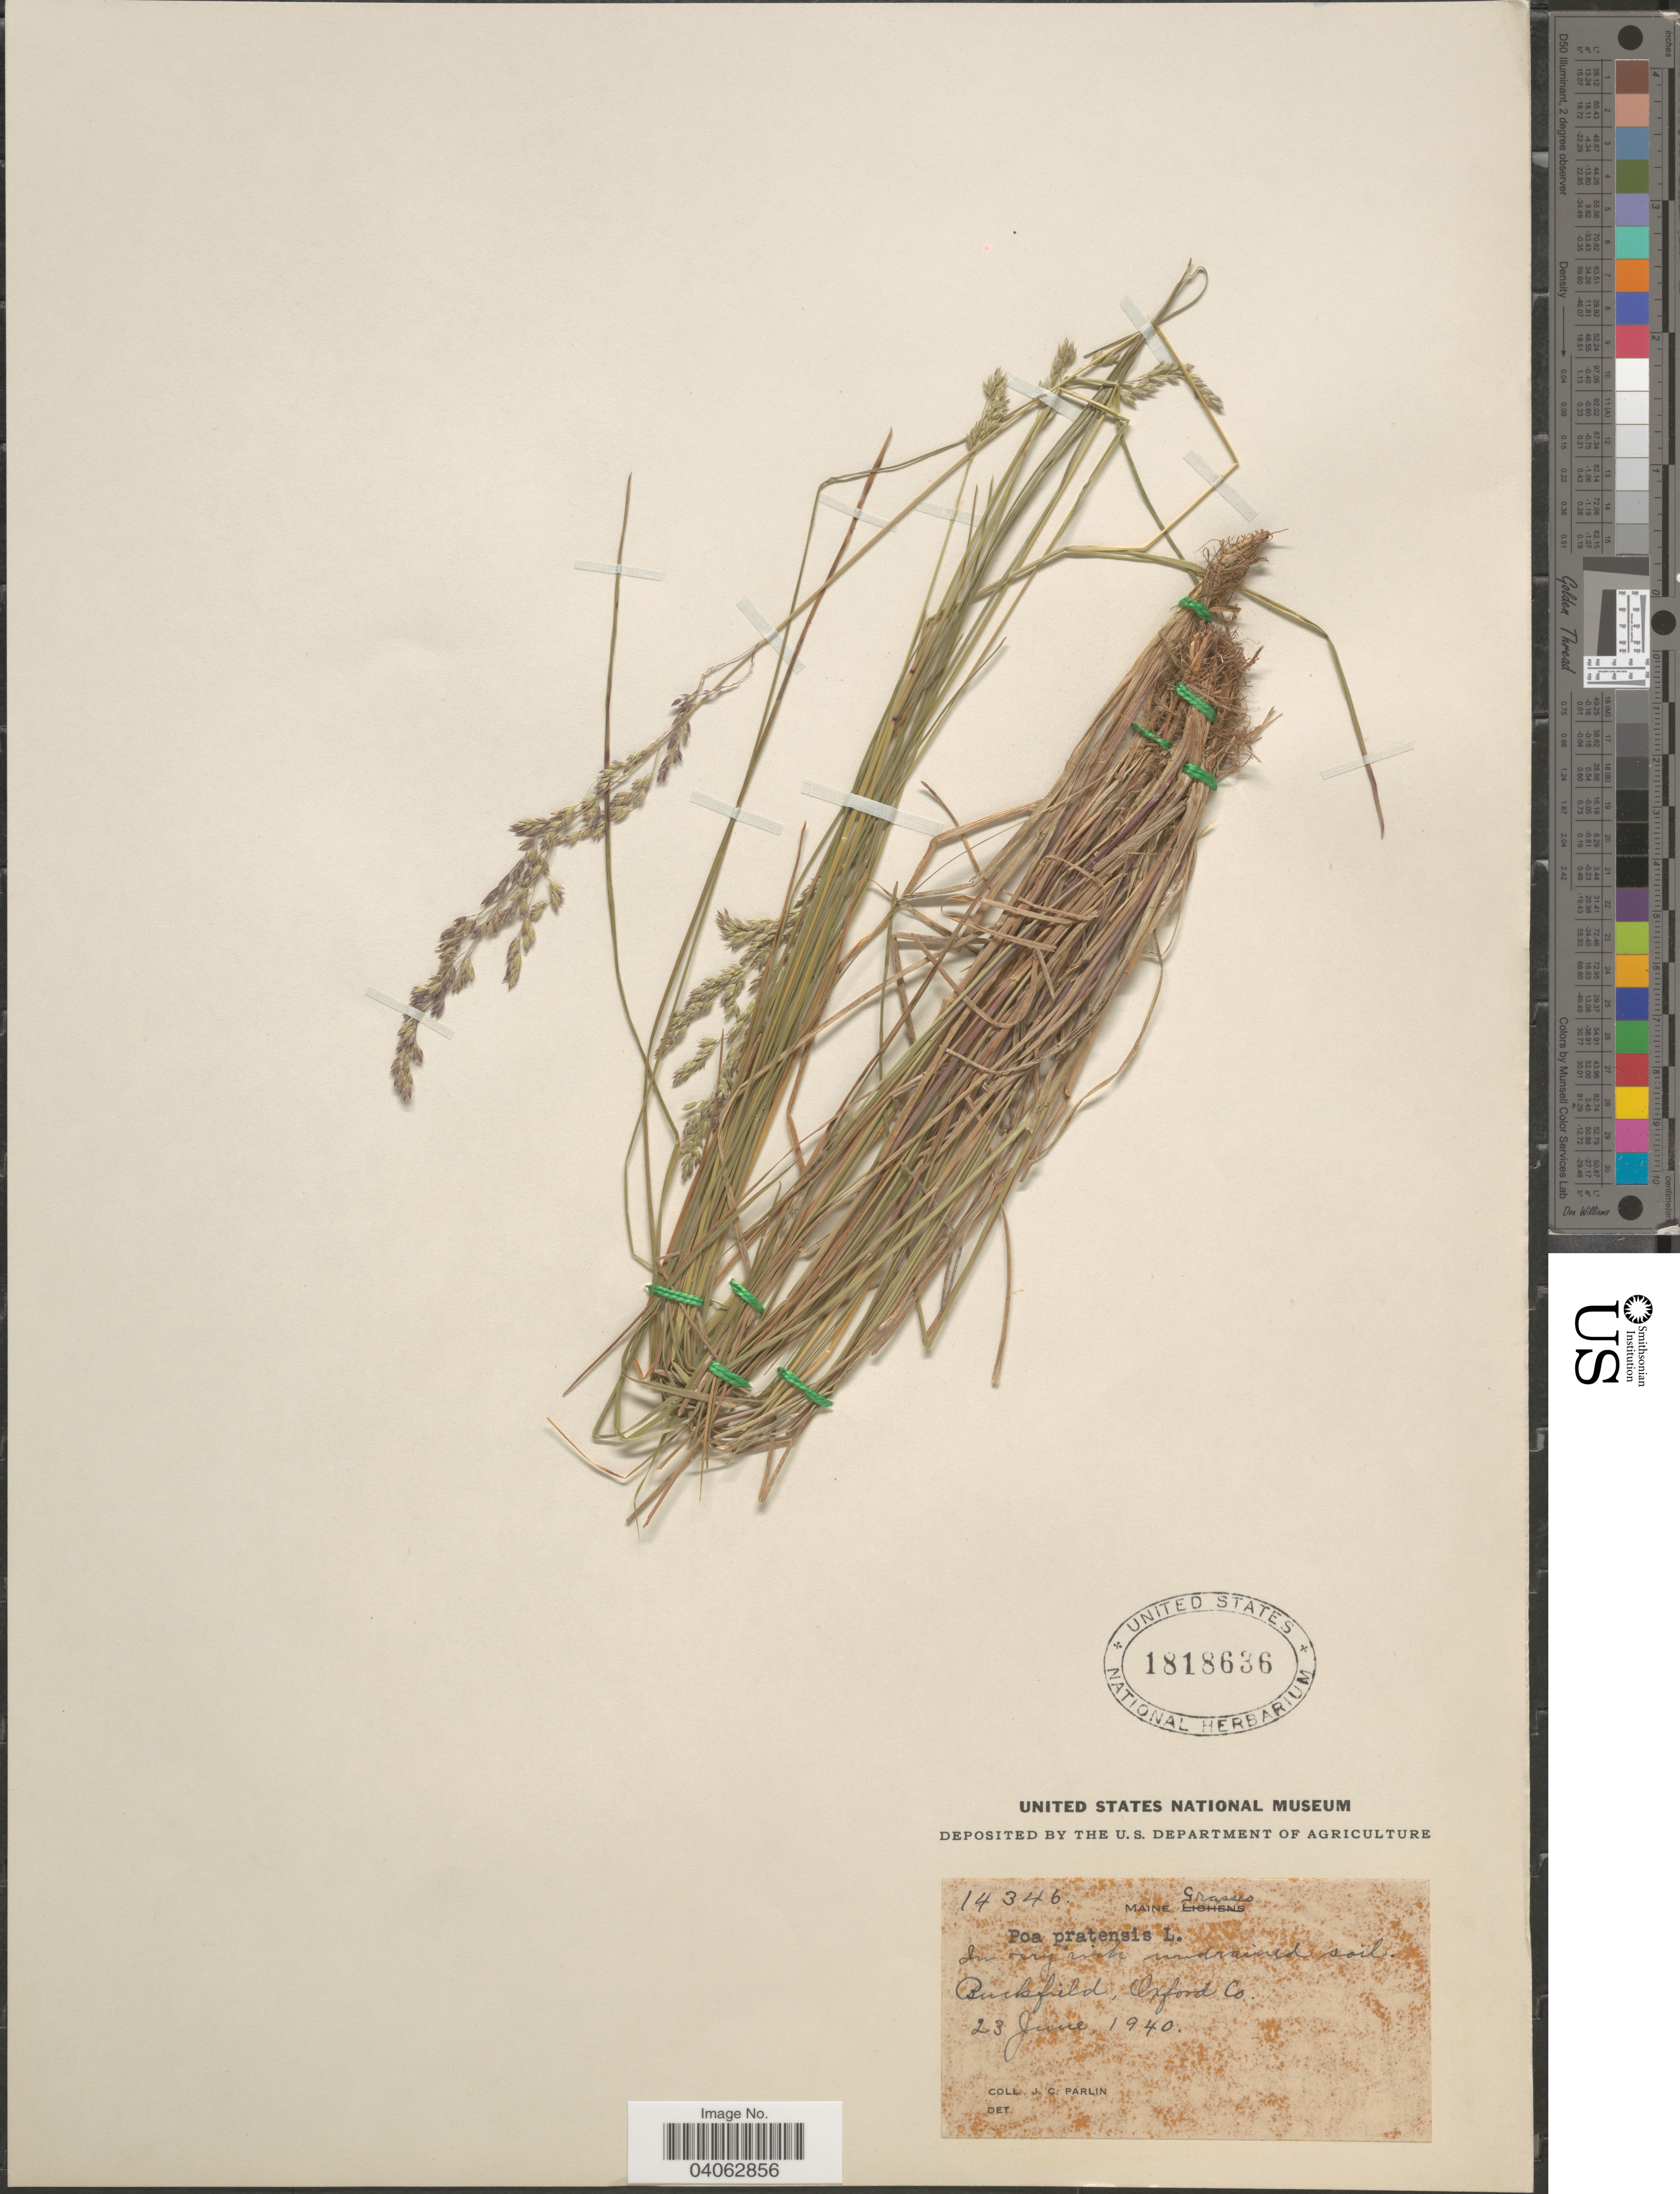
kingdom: Plantae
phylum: Tracheophyta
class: Liliopsida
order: Poales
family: Poaceae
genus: Poa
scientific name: Poa pratensis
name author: L.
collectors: J. Parlin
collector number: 14346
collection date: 1940-06-23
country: United States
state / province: Maine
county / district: Oxford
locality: Buckfield.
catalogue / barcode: US 1818636